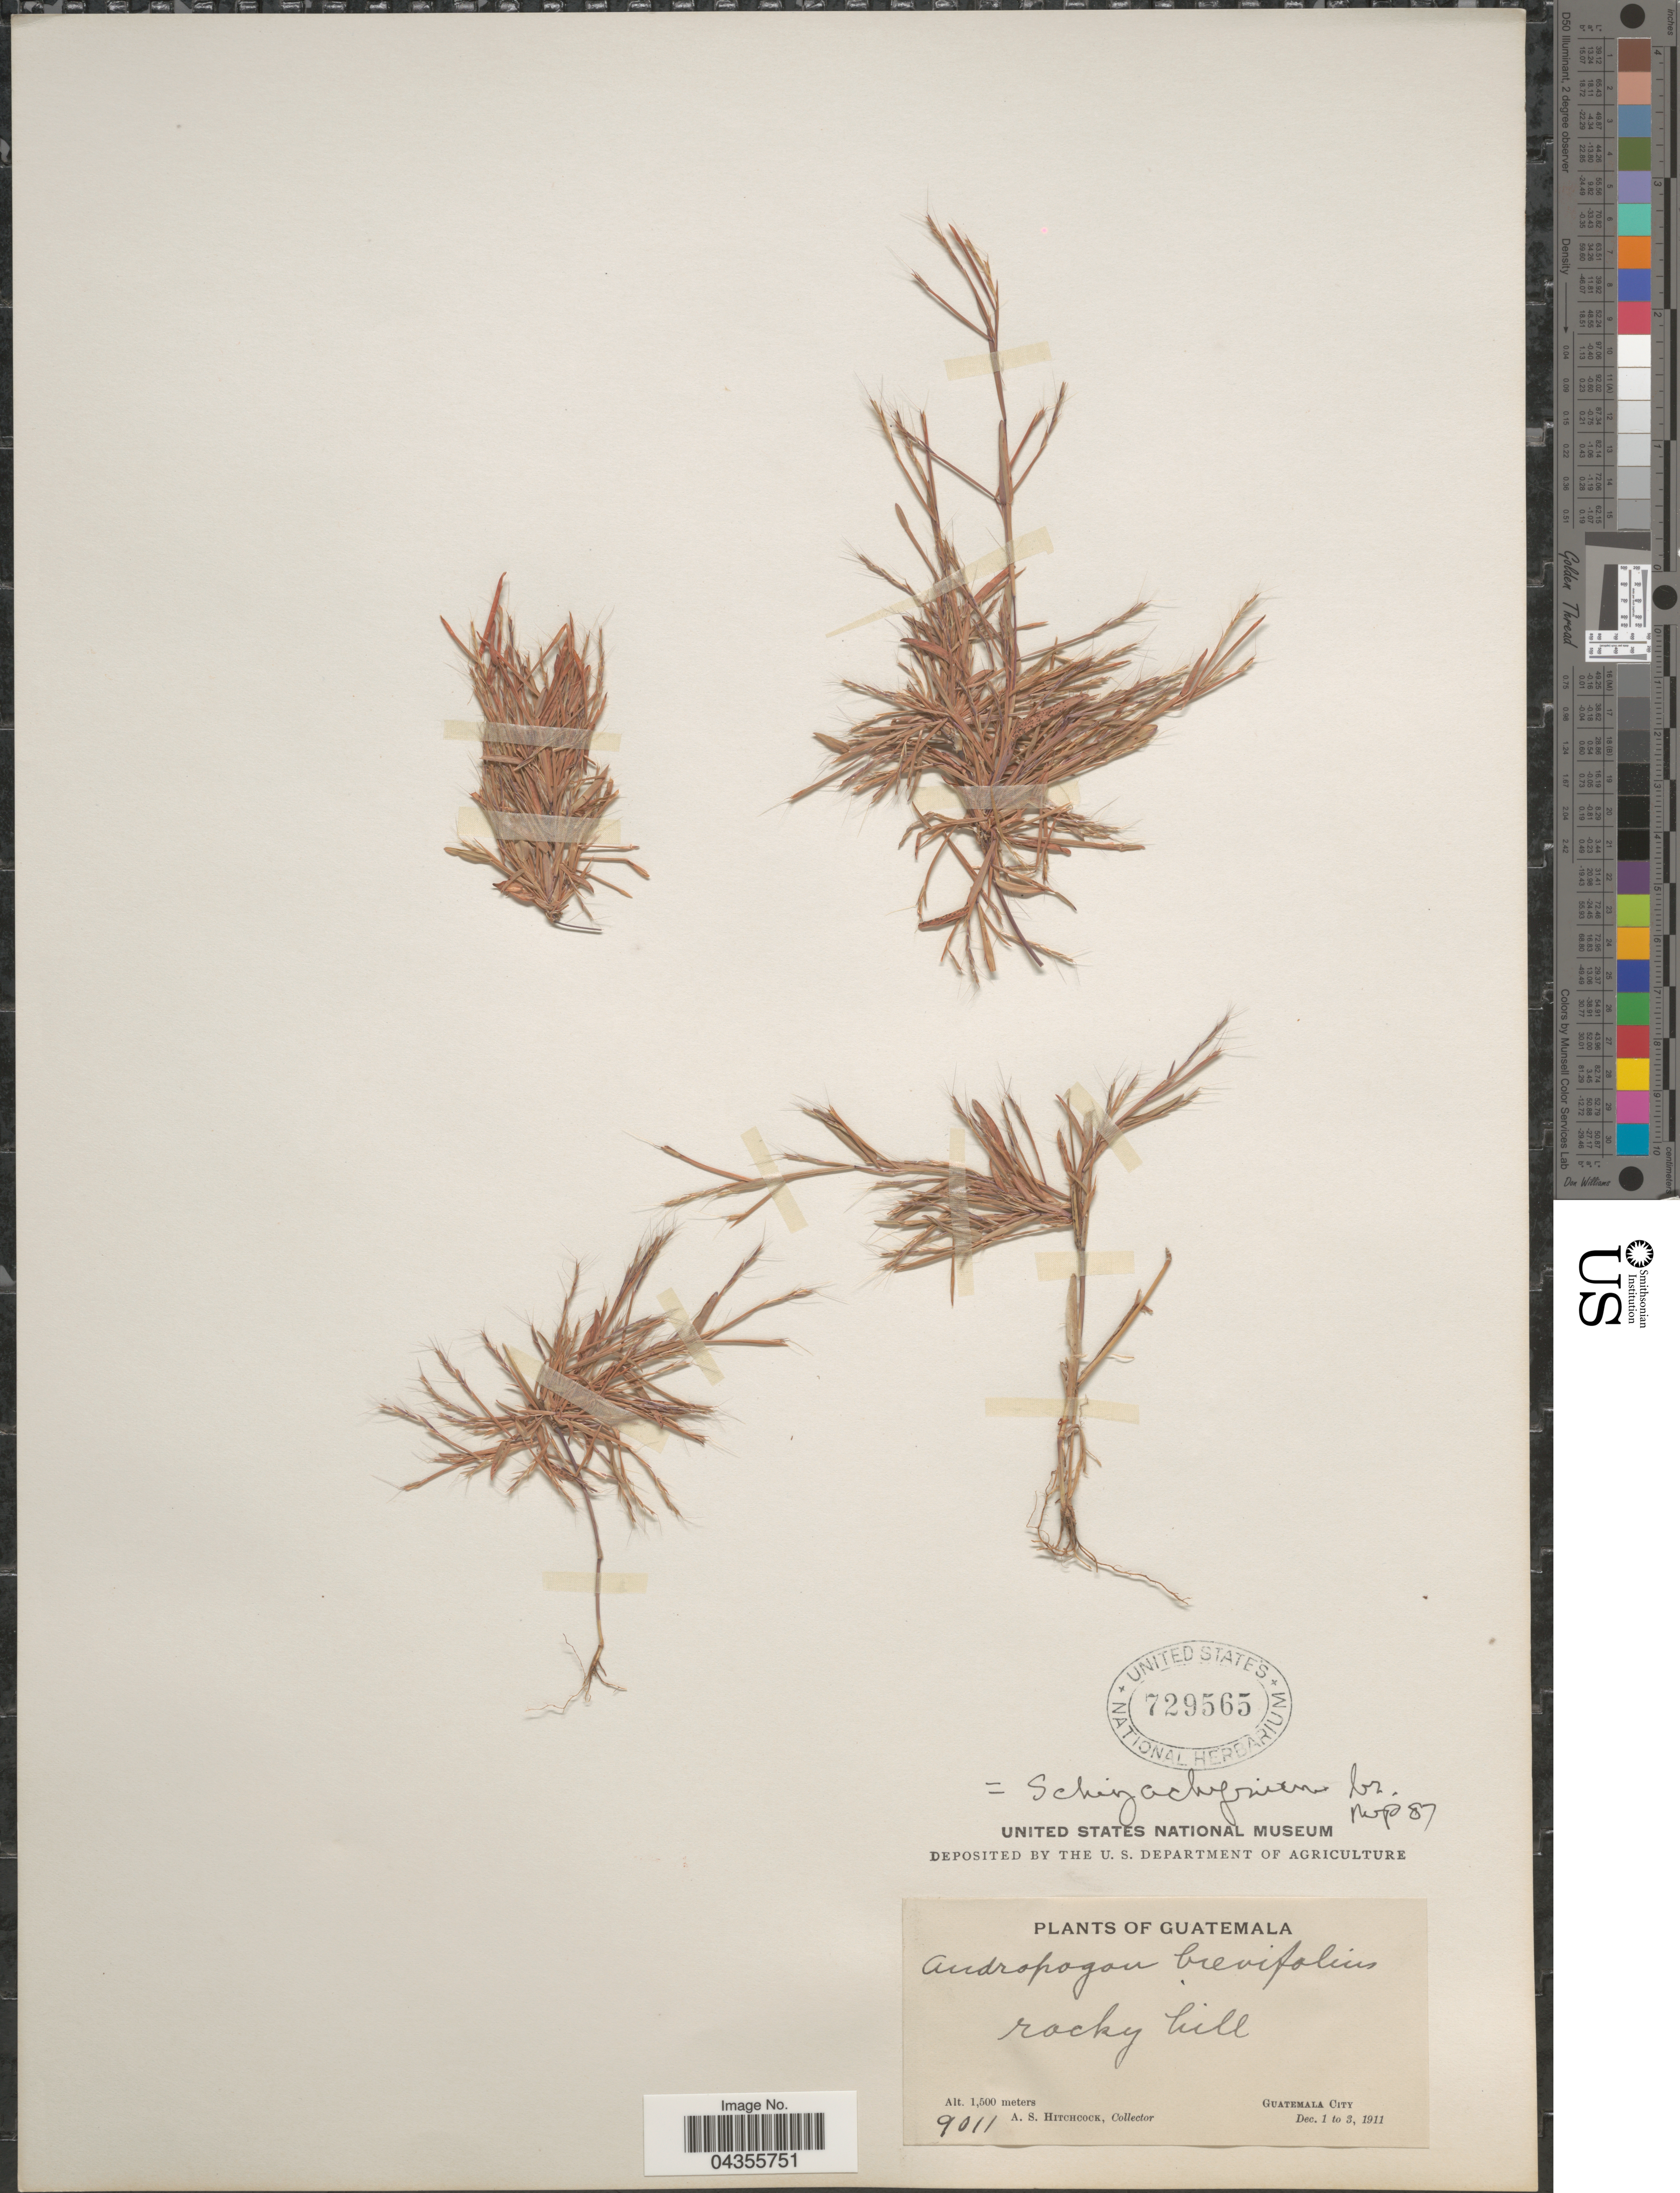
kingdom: Plantae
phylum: Tracheophyta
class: Liliopsida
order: Poales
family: Poaceae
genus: Schizachyrium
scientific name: Schizachyrium brevifolium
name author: (Sw.) Nees ex Büse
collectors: A. S. Hitchcock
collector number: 9011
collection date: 1911-12-01/1911-12-03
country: Guatemala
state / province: Guatemala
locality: Guatemala City.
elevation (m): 1500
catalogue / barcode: US 729565